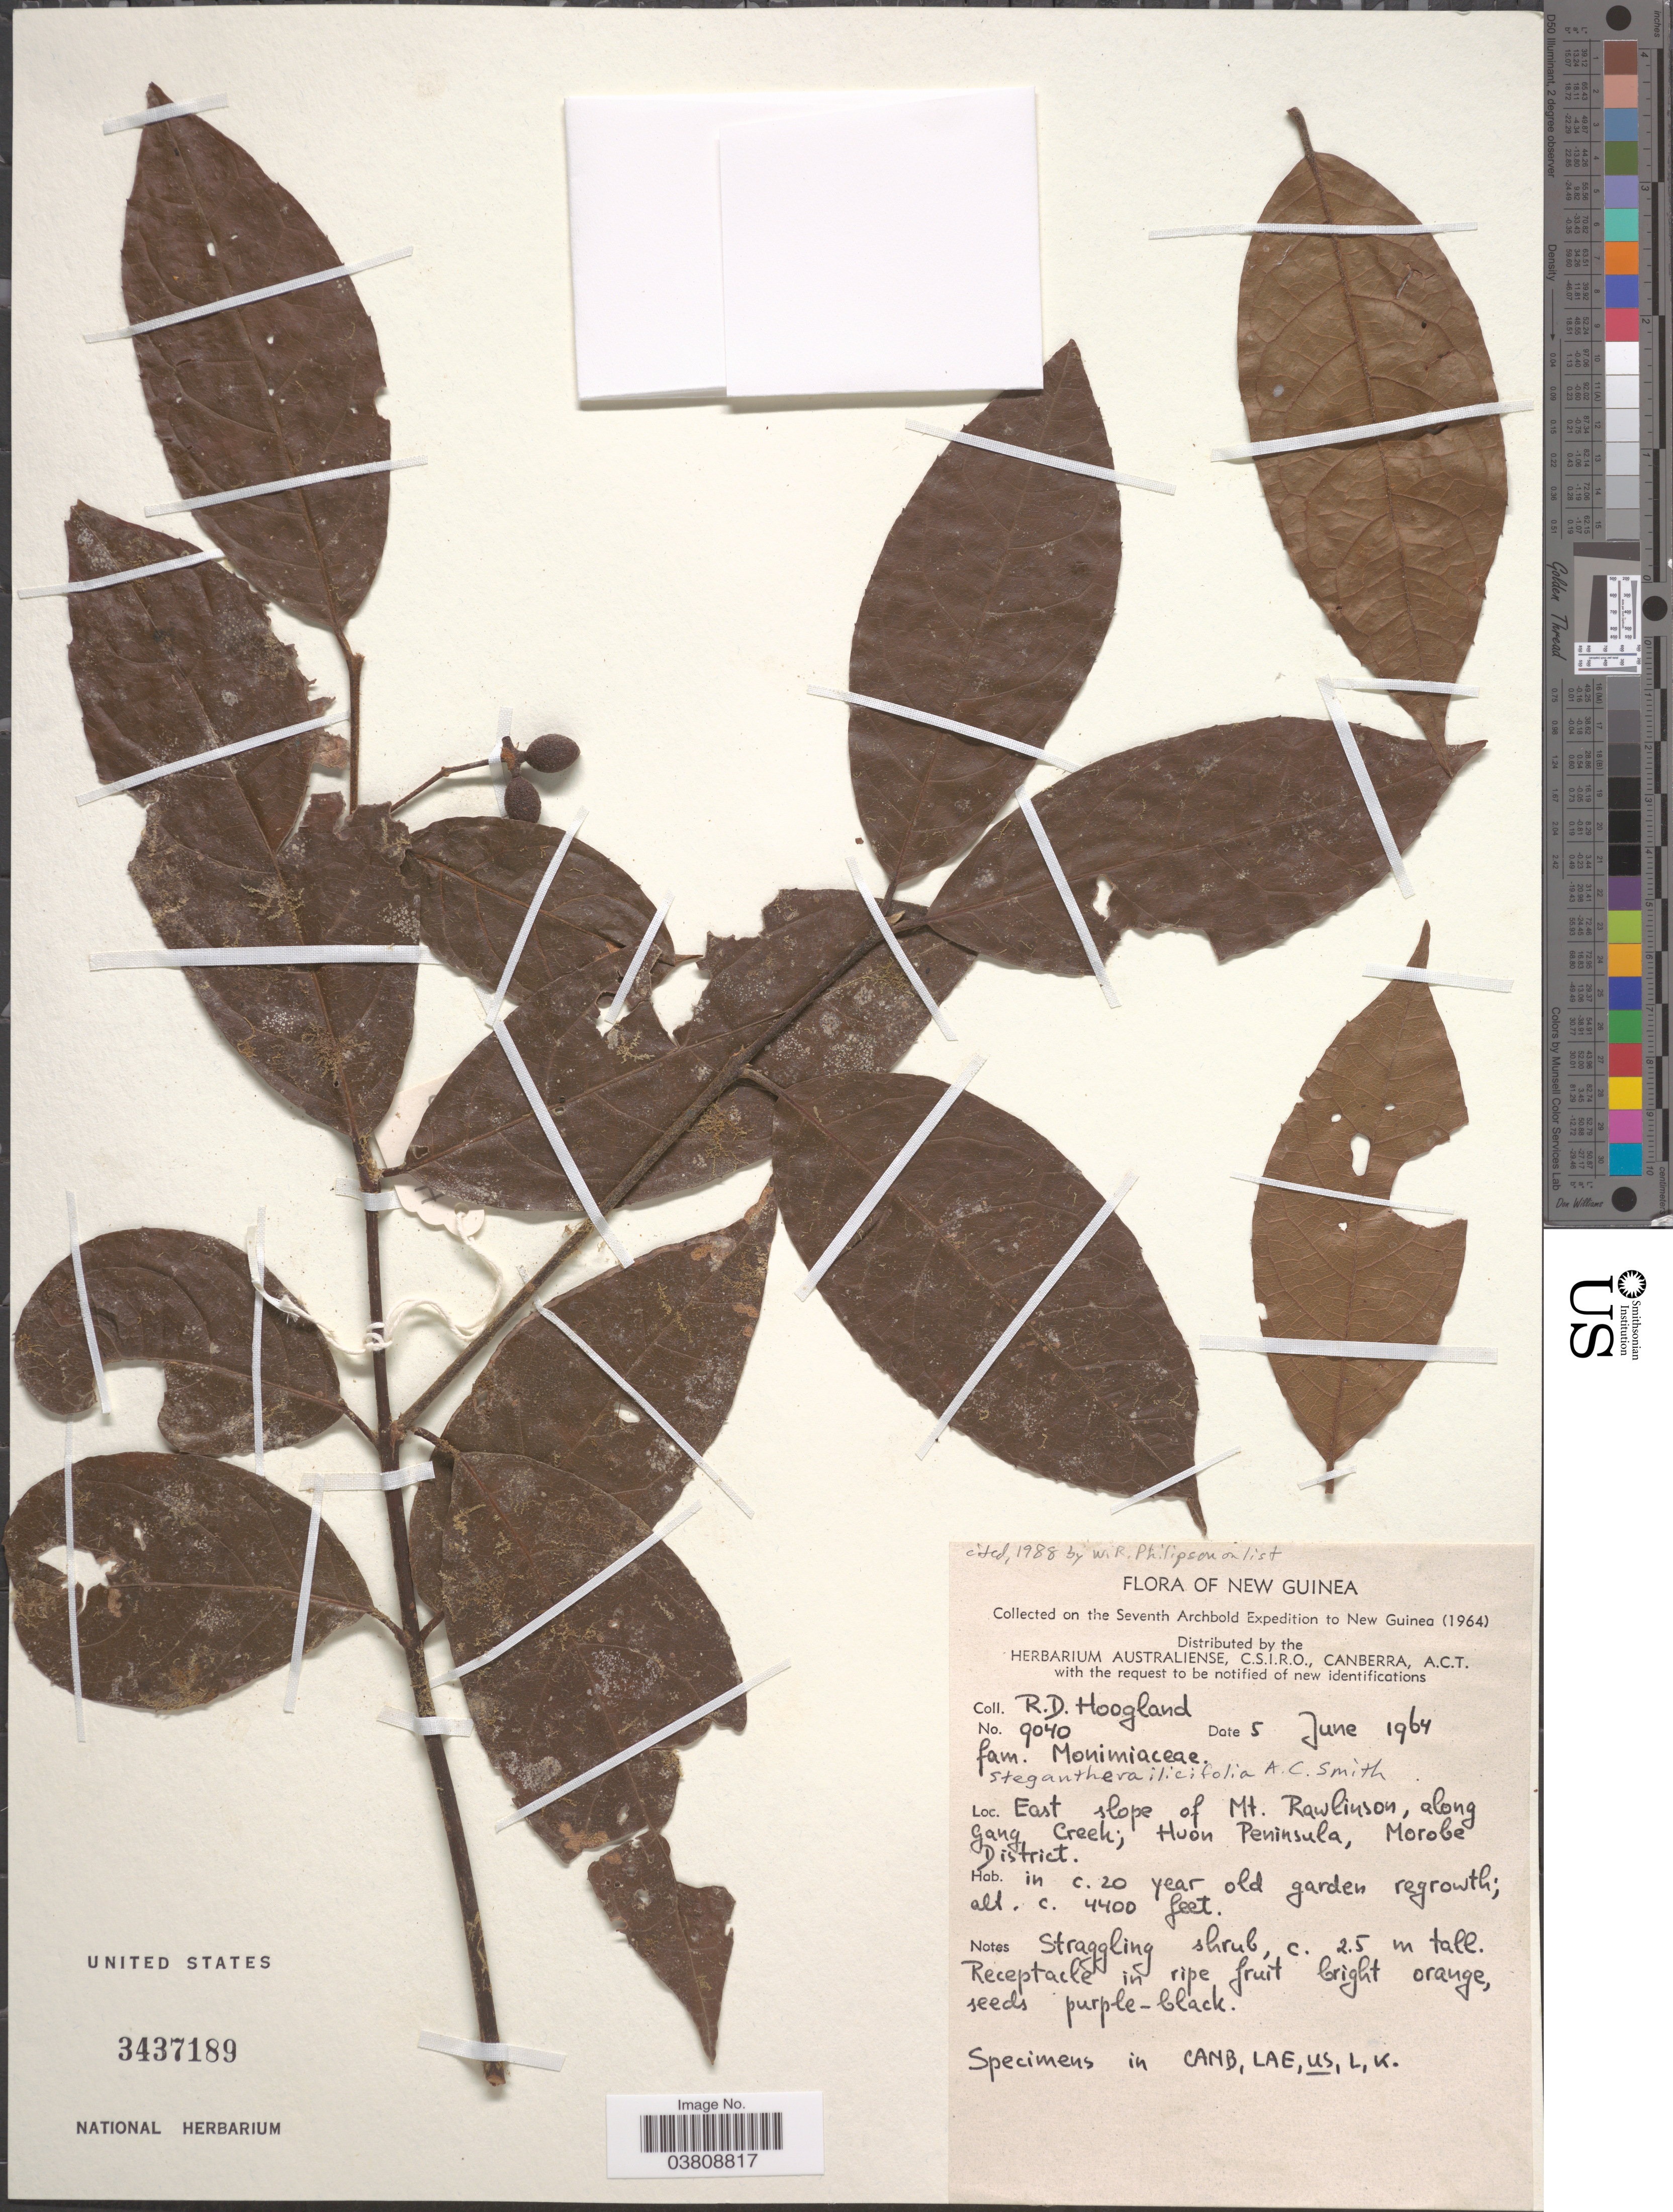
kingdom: Plantae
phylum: Tracheophyta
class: Magnoliopsida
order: Laurales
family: Monimiaceae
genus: Steganthera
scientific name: Steganthera ilicifolia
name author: A.C. Sm.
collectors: R. D. Hoogland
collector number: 9040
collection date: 1964-06-05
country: Papua New Guinea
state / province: Morobe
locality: New Guinea. East slope of Mt. Rawlinson, along Gang Creek; Huon Peninsula, Morobe District.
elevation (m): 1341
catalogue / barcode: US 3437189